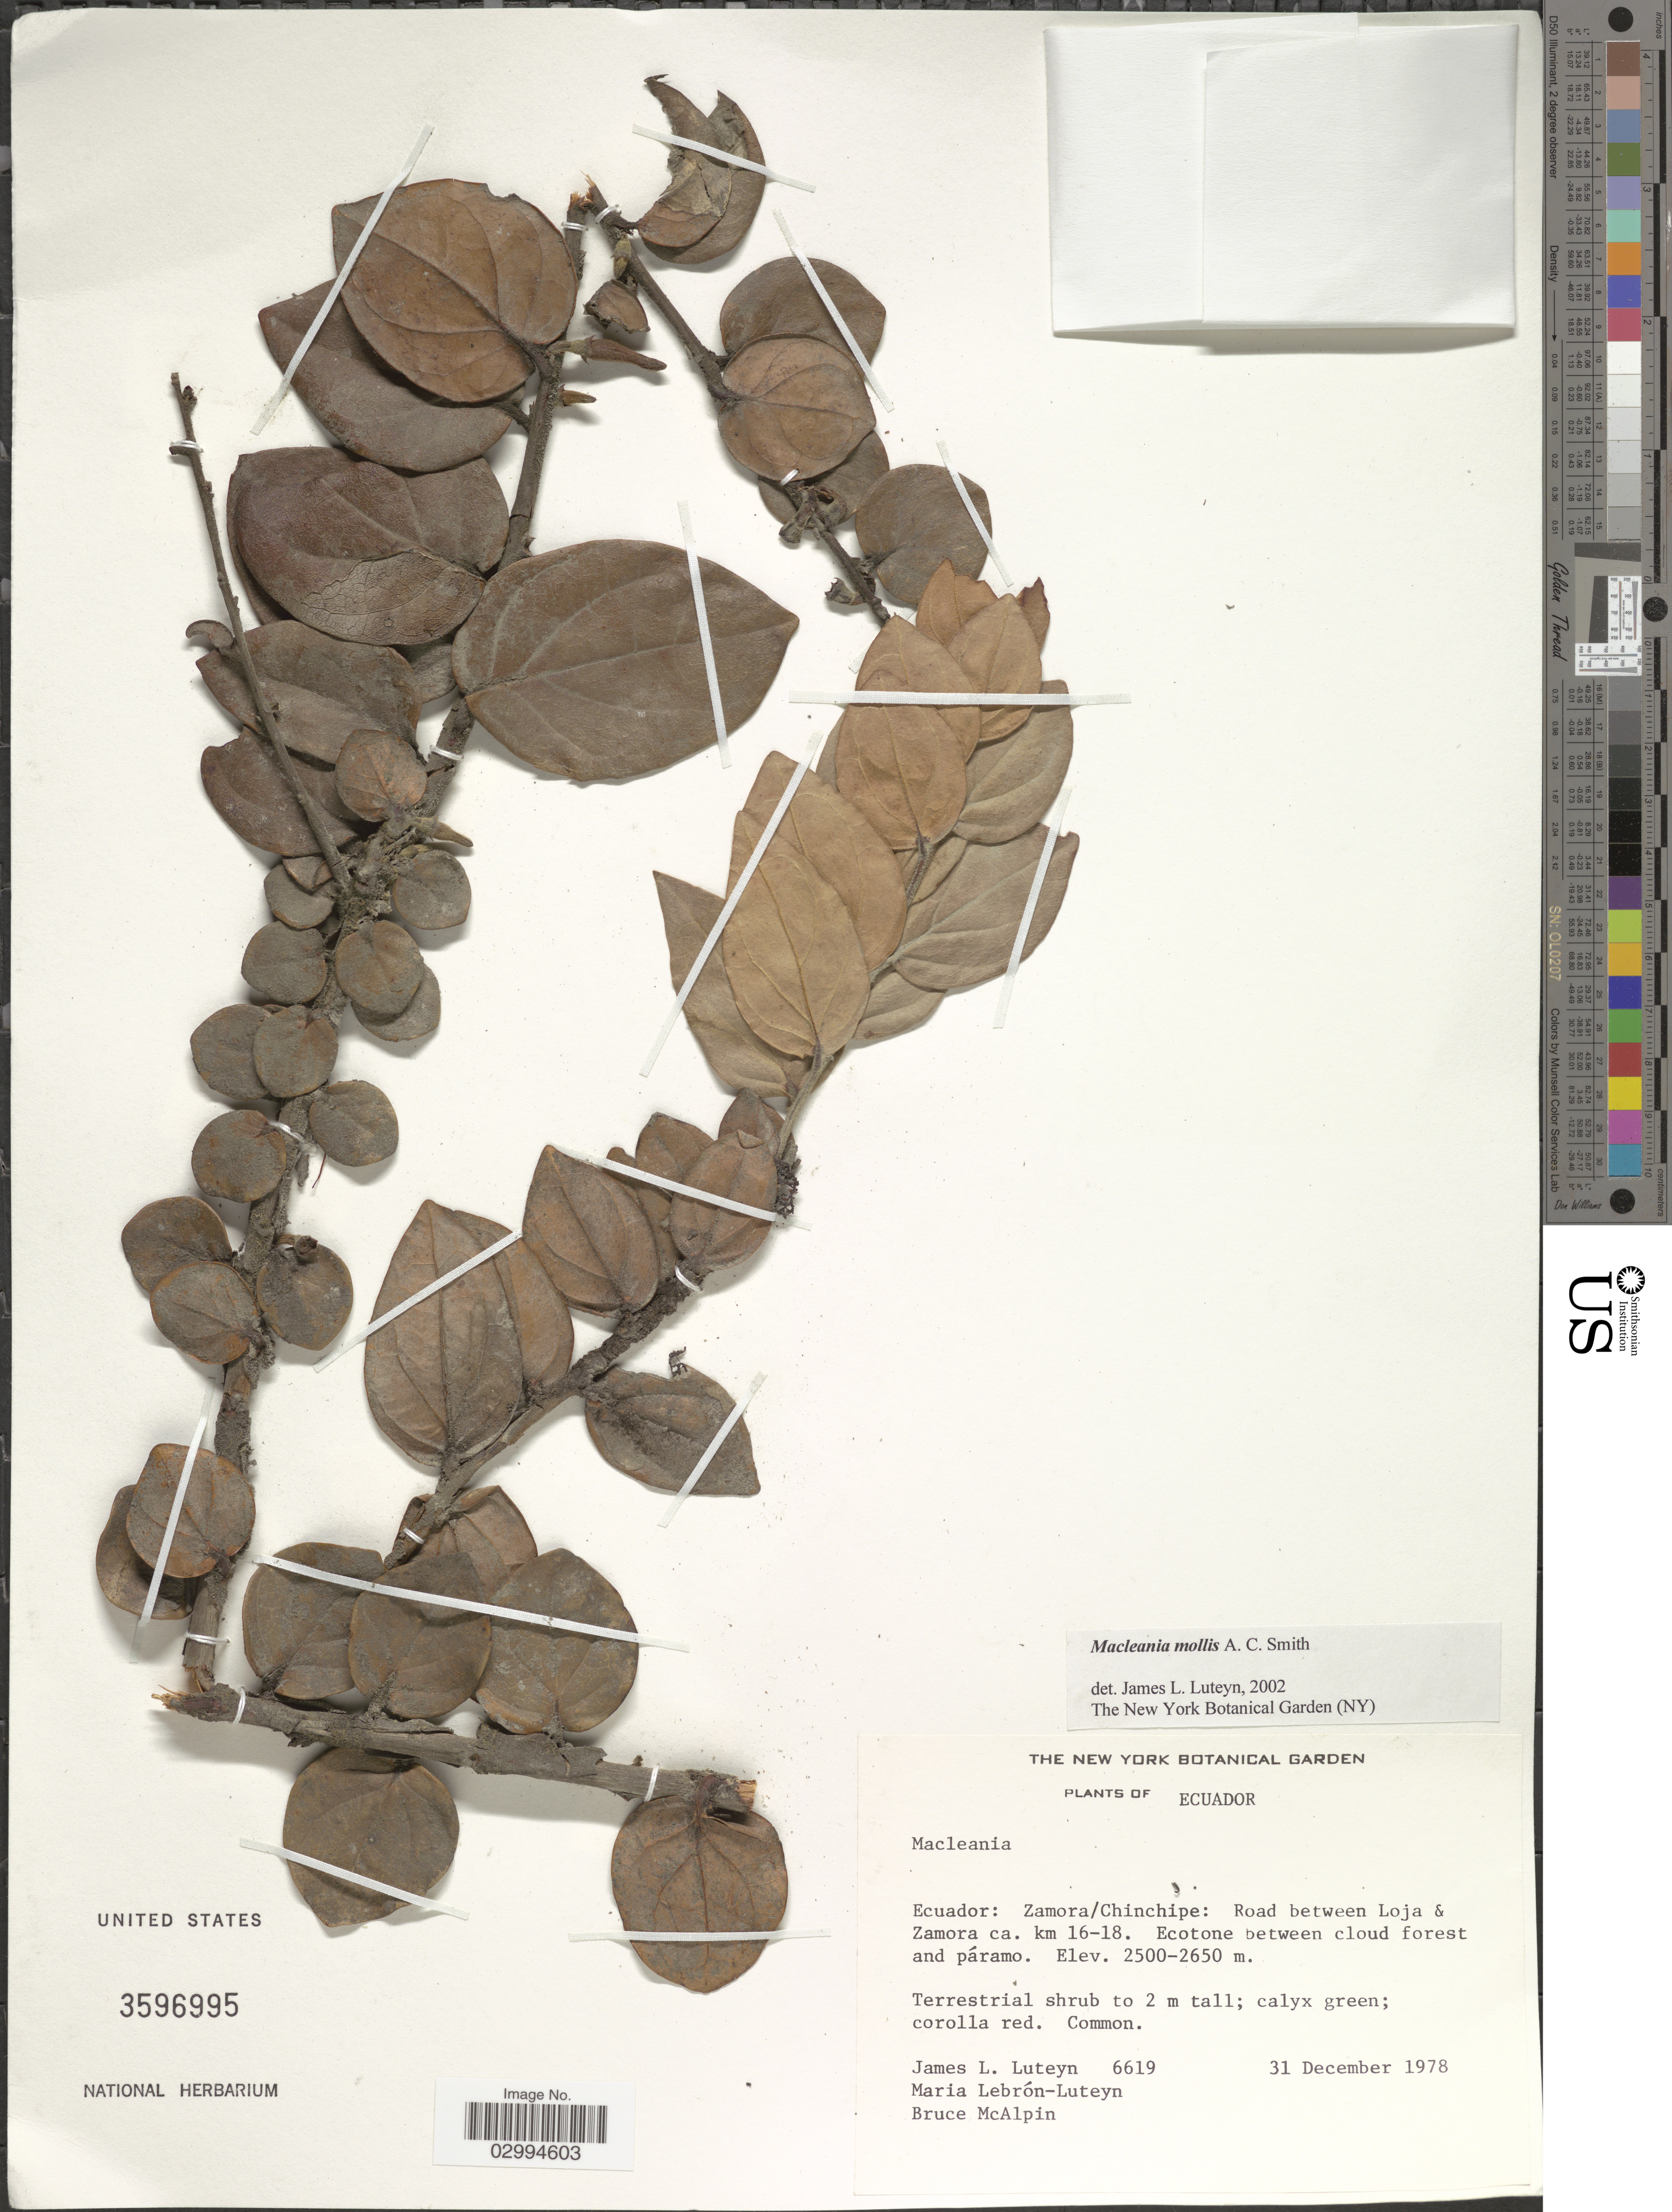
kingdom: Plantae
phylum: Tracheophyta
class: Magnoliopsida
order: Ericales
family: Ericaceae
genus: Macleania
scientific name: Macleania mollis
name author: A.C. Sm.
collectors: J. L. Luteyn, M. L. Lebrón-Luteyn & B. McAlpin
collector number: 6619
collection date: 1978-12-31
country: Ecuador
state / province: Zamora-Chinchipe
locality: Road between Loja and Zamora ca. km 16-18.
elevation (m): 2500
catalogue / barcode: US 3596995